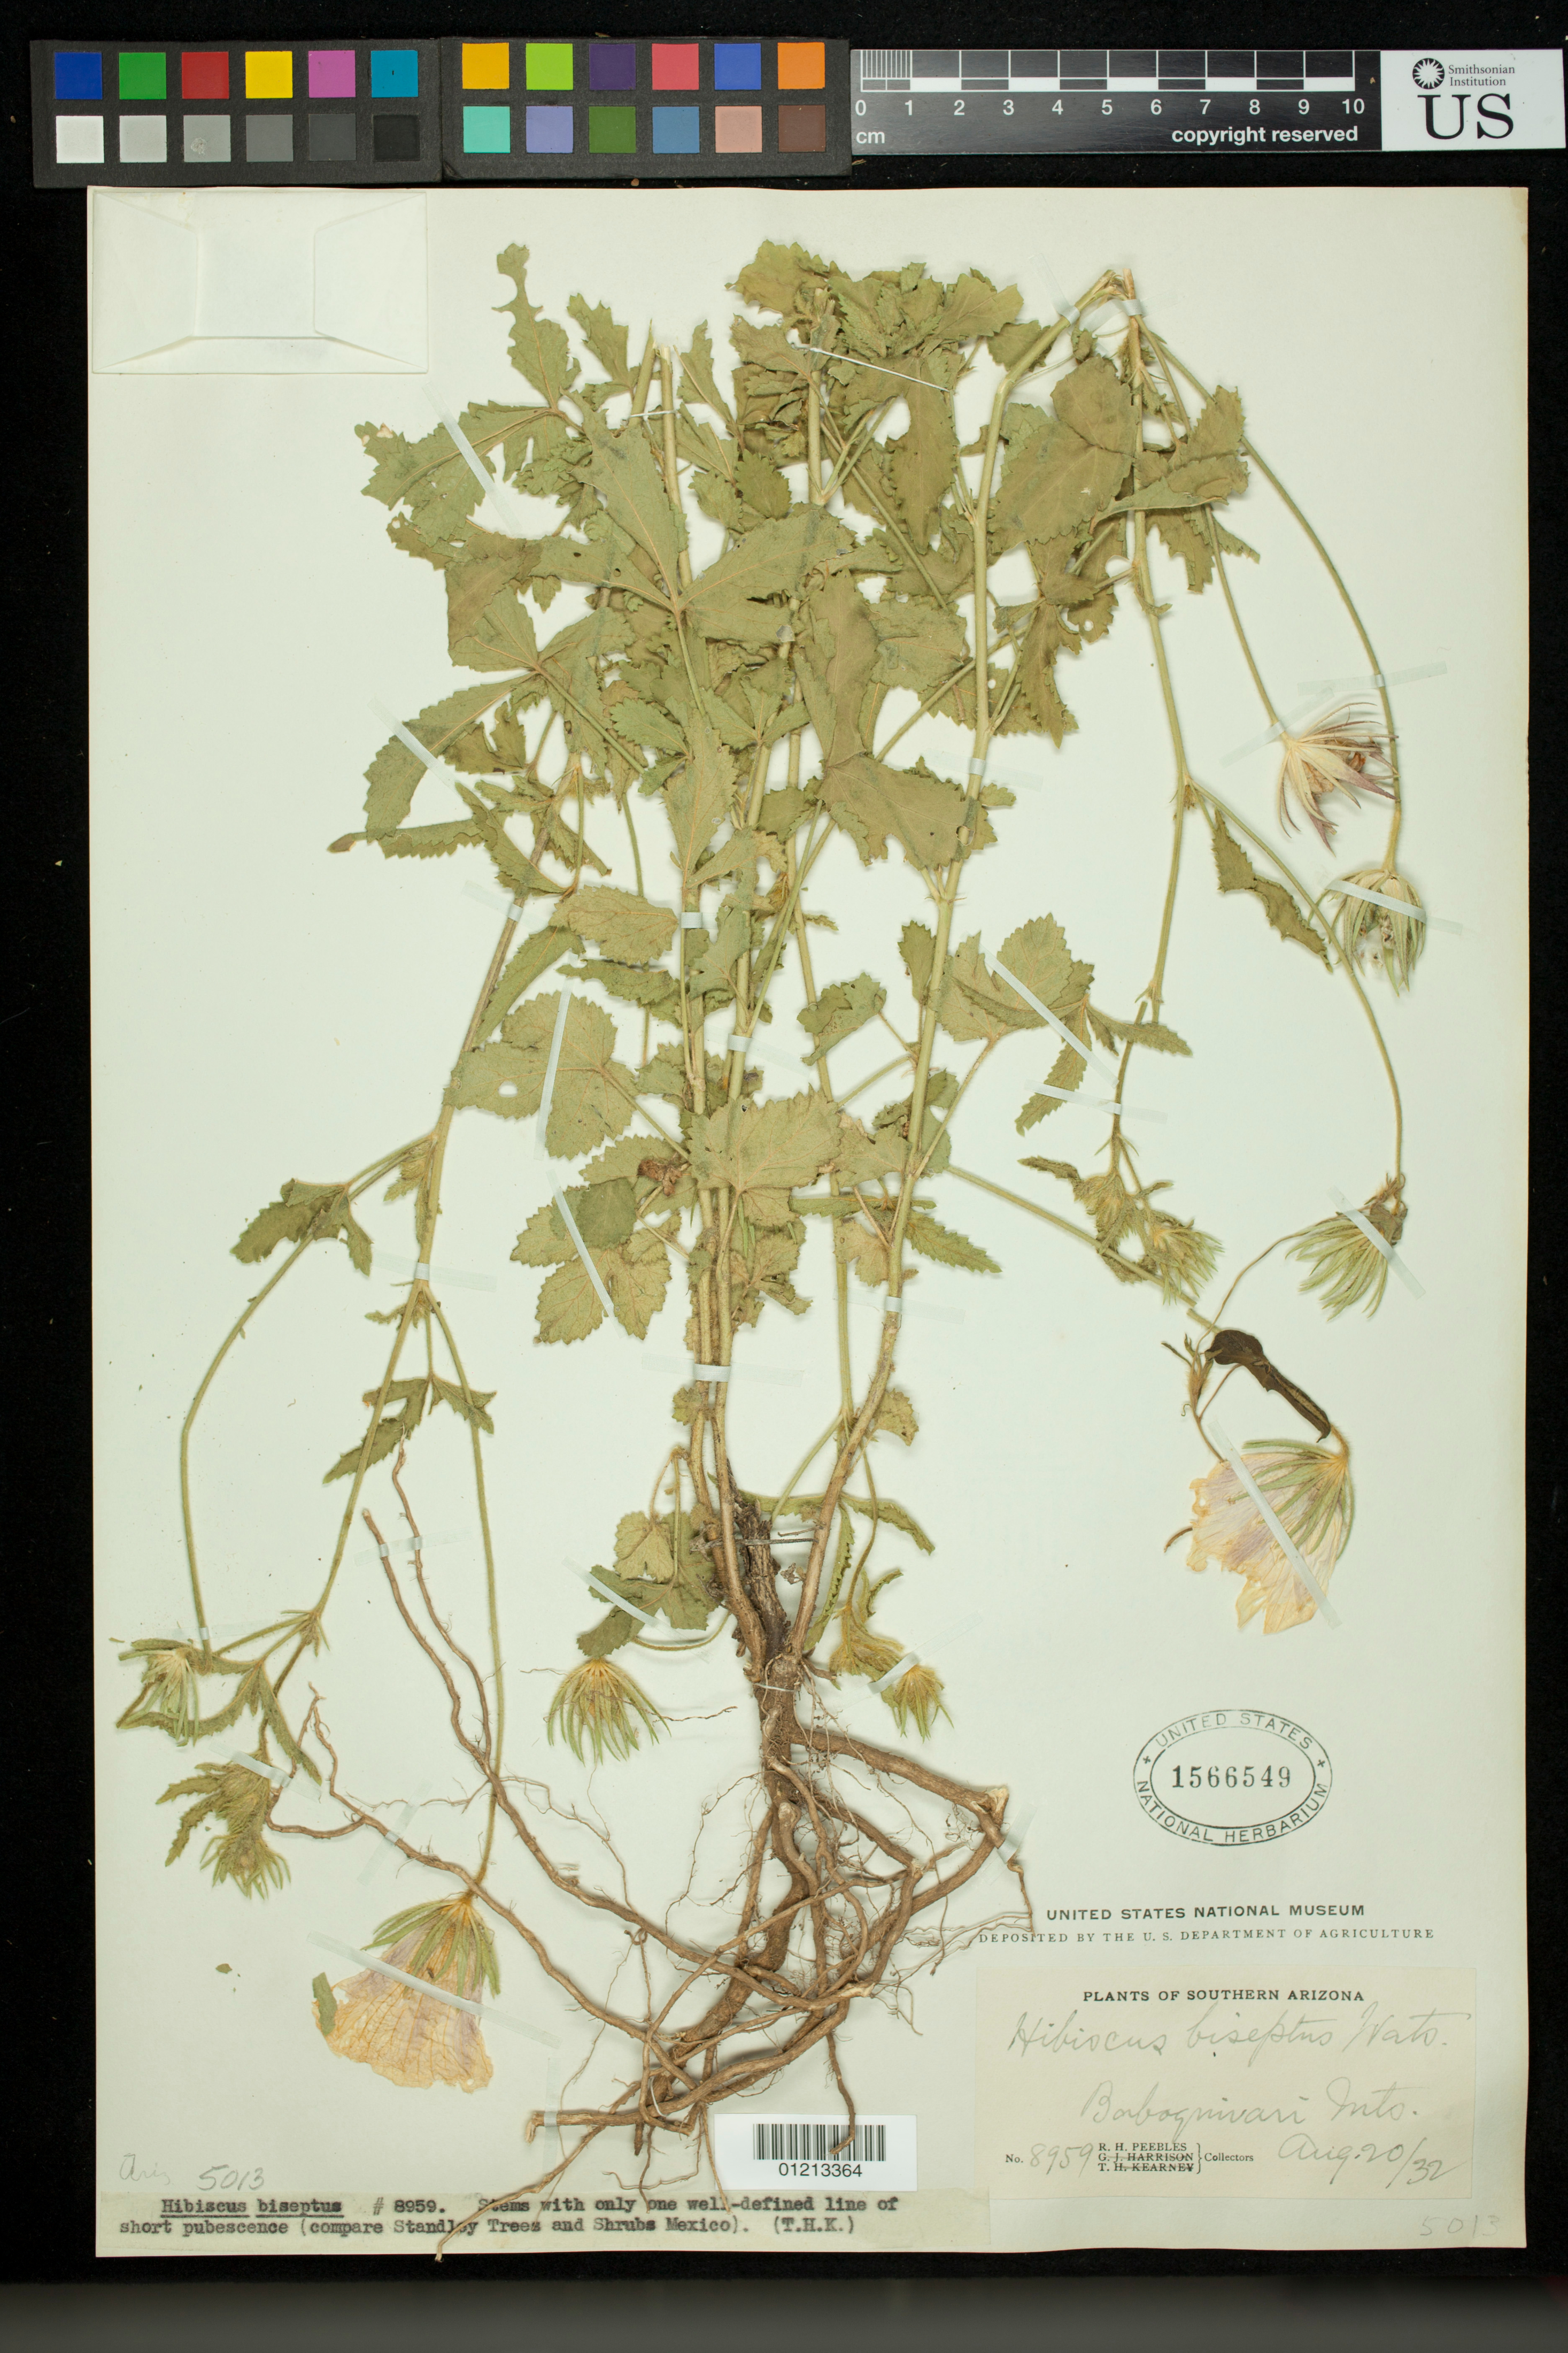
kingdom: Plantae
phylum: Tracheophyta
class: Magnoliopsida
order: Malvales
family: Malvaceae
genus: Hibiscus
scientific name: Hibiscus biseptus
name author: S. Watson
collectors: R. H. Peebles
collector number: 8959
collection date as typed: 20 Aug 1932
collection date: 1932-08-20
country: United States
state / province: Arizona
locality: Baboquivari Mts.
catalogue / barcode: US 1566549